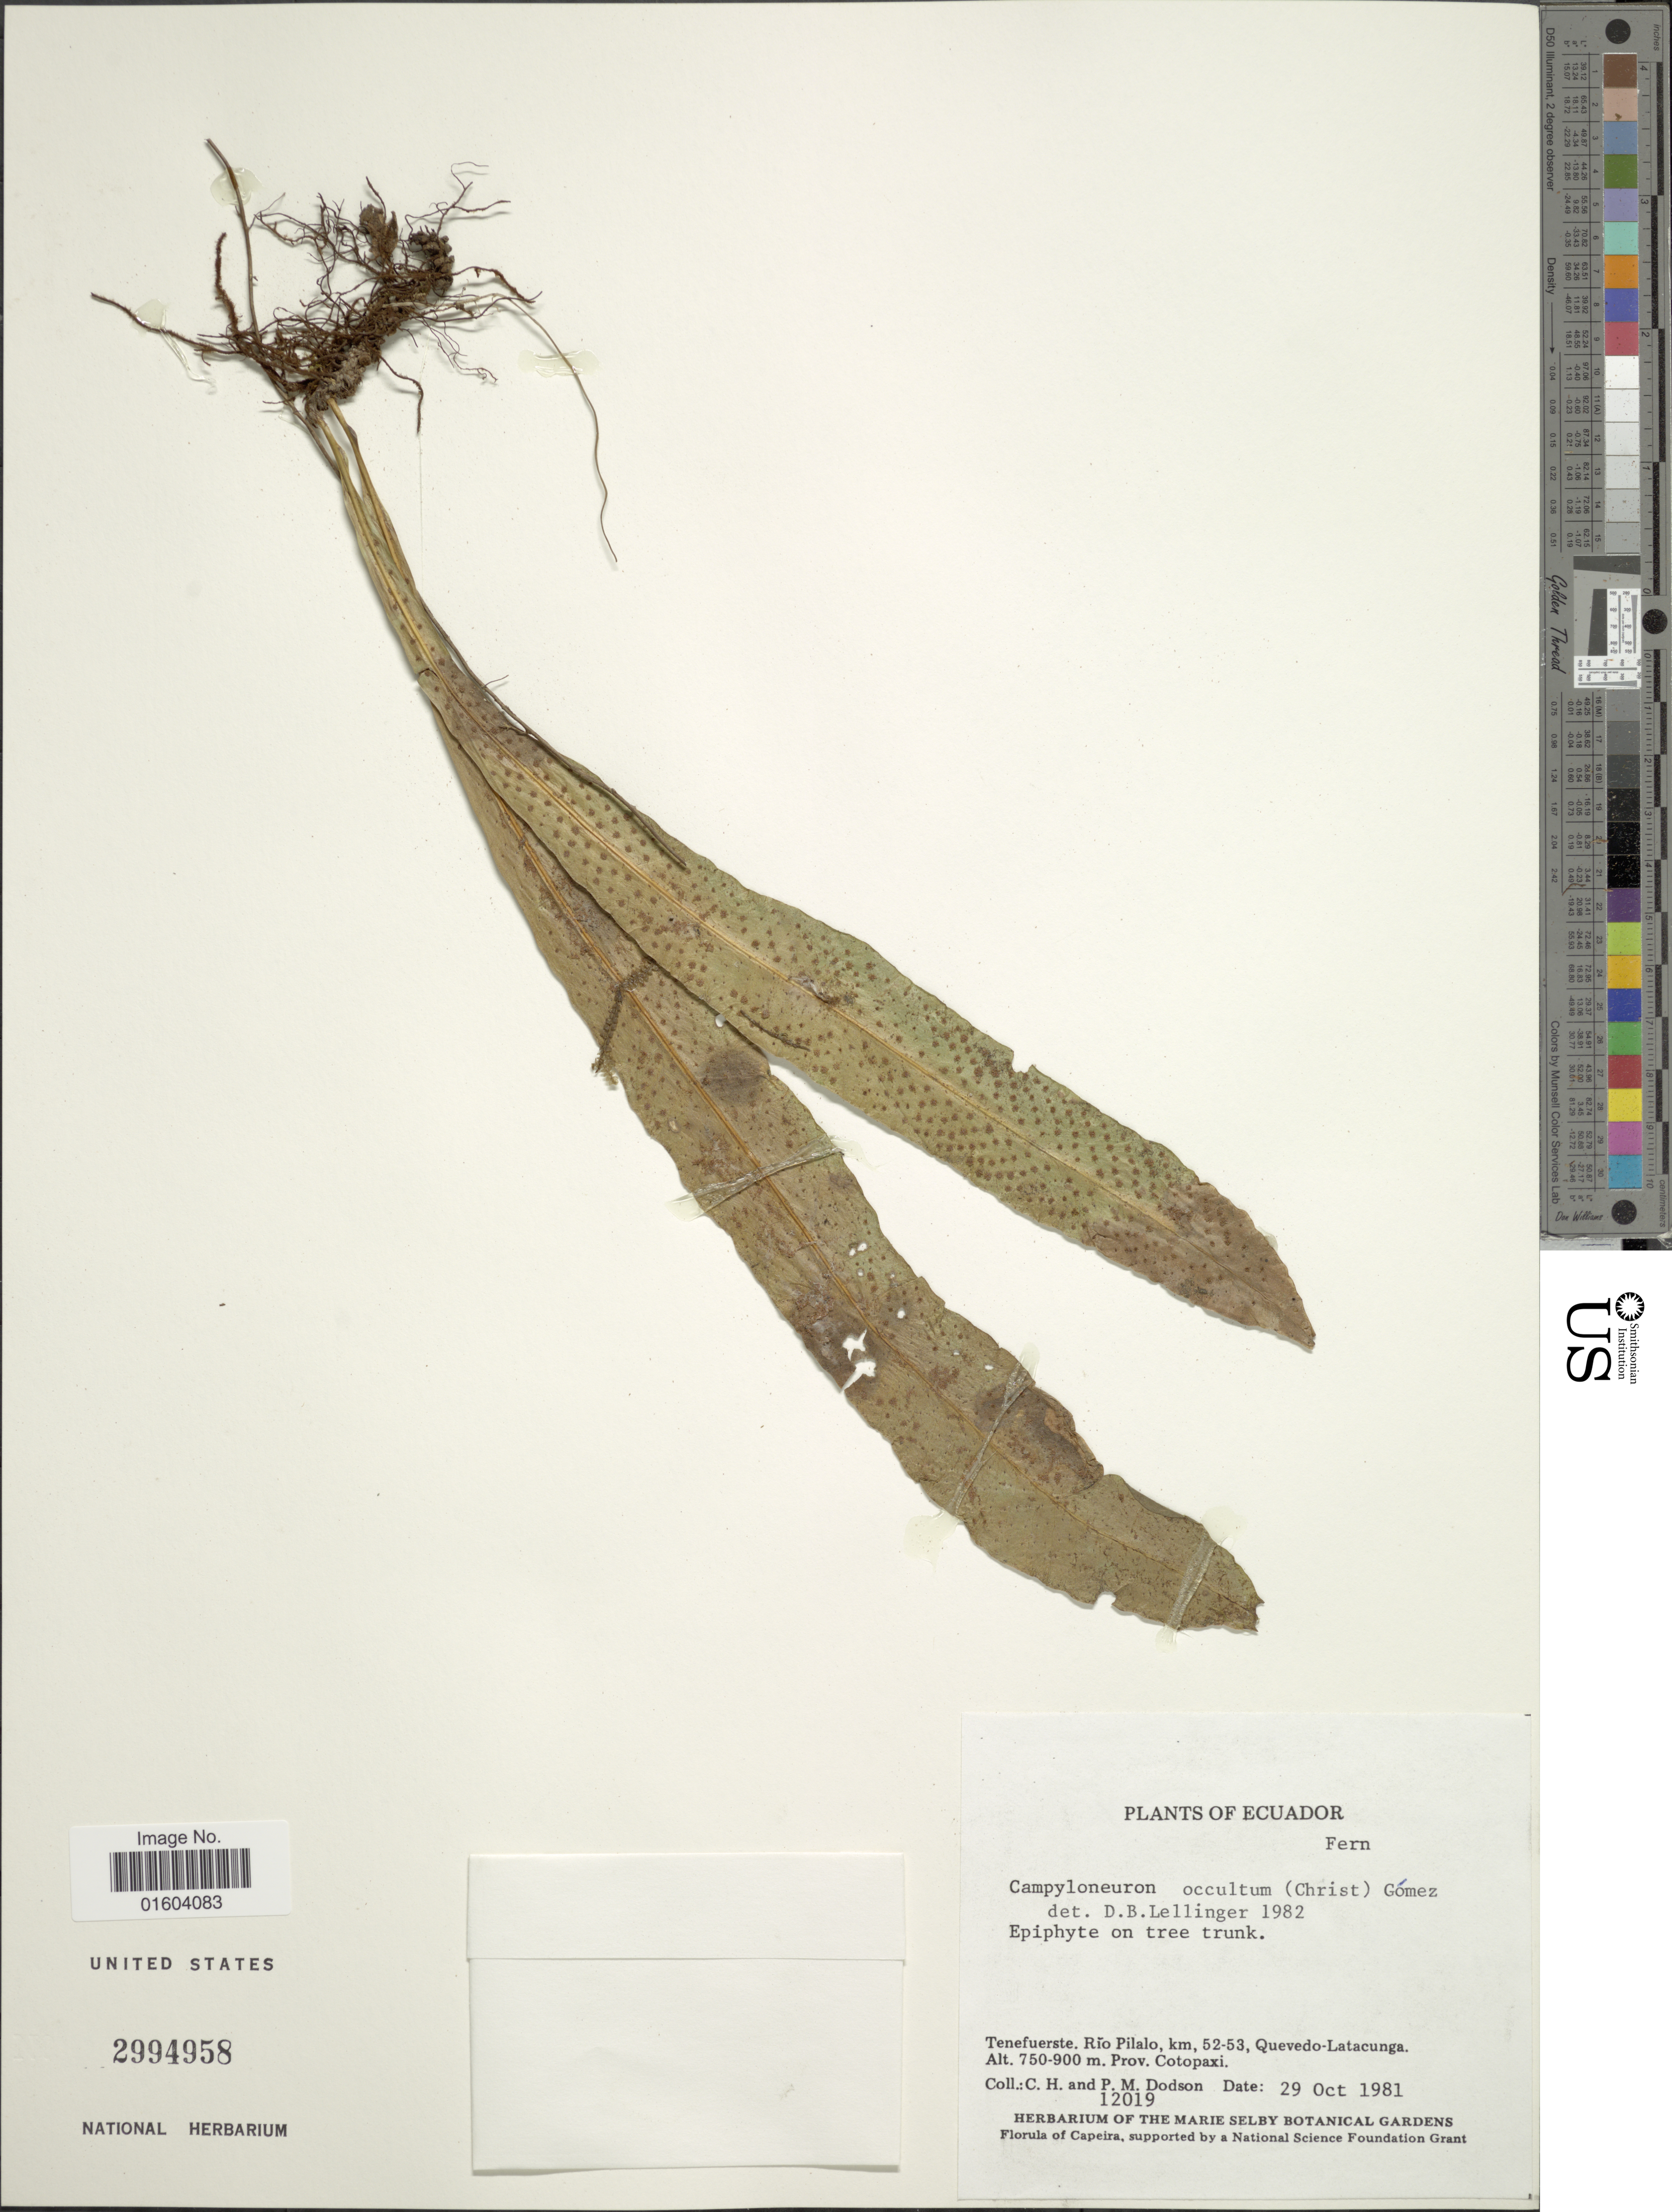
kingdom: Plantae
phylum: Tracheophyta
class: Polypodiopsida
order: Polypodiales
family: Polypodiaceae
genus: Campyloneurum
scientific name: Campyloneurum aphanophlebium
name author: (Kunze) T. Moore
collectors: C. H. Dodson & P. M. Dodson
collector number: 12019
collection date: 1981-10-29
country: Ecuador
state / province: Cotopaxi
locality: Ecuador. Tenefuerste, Rio Pilalo, km 52-53, Quevedo-Latacunga, Prov. Cotopaxi.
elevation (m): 750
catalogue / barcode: US 2994958